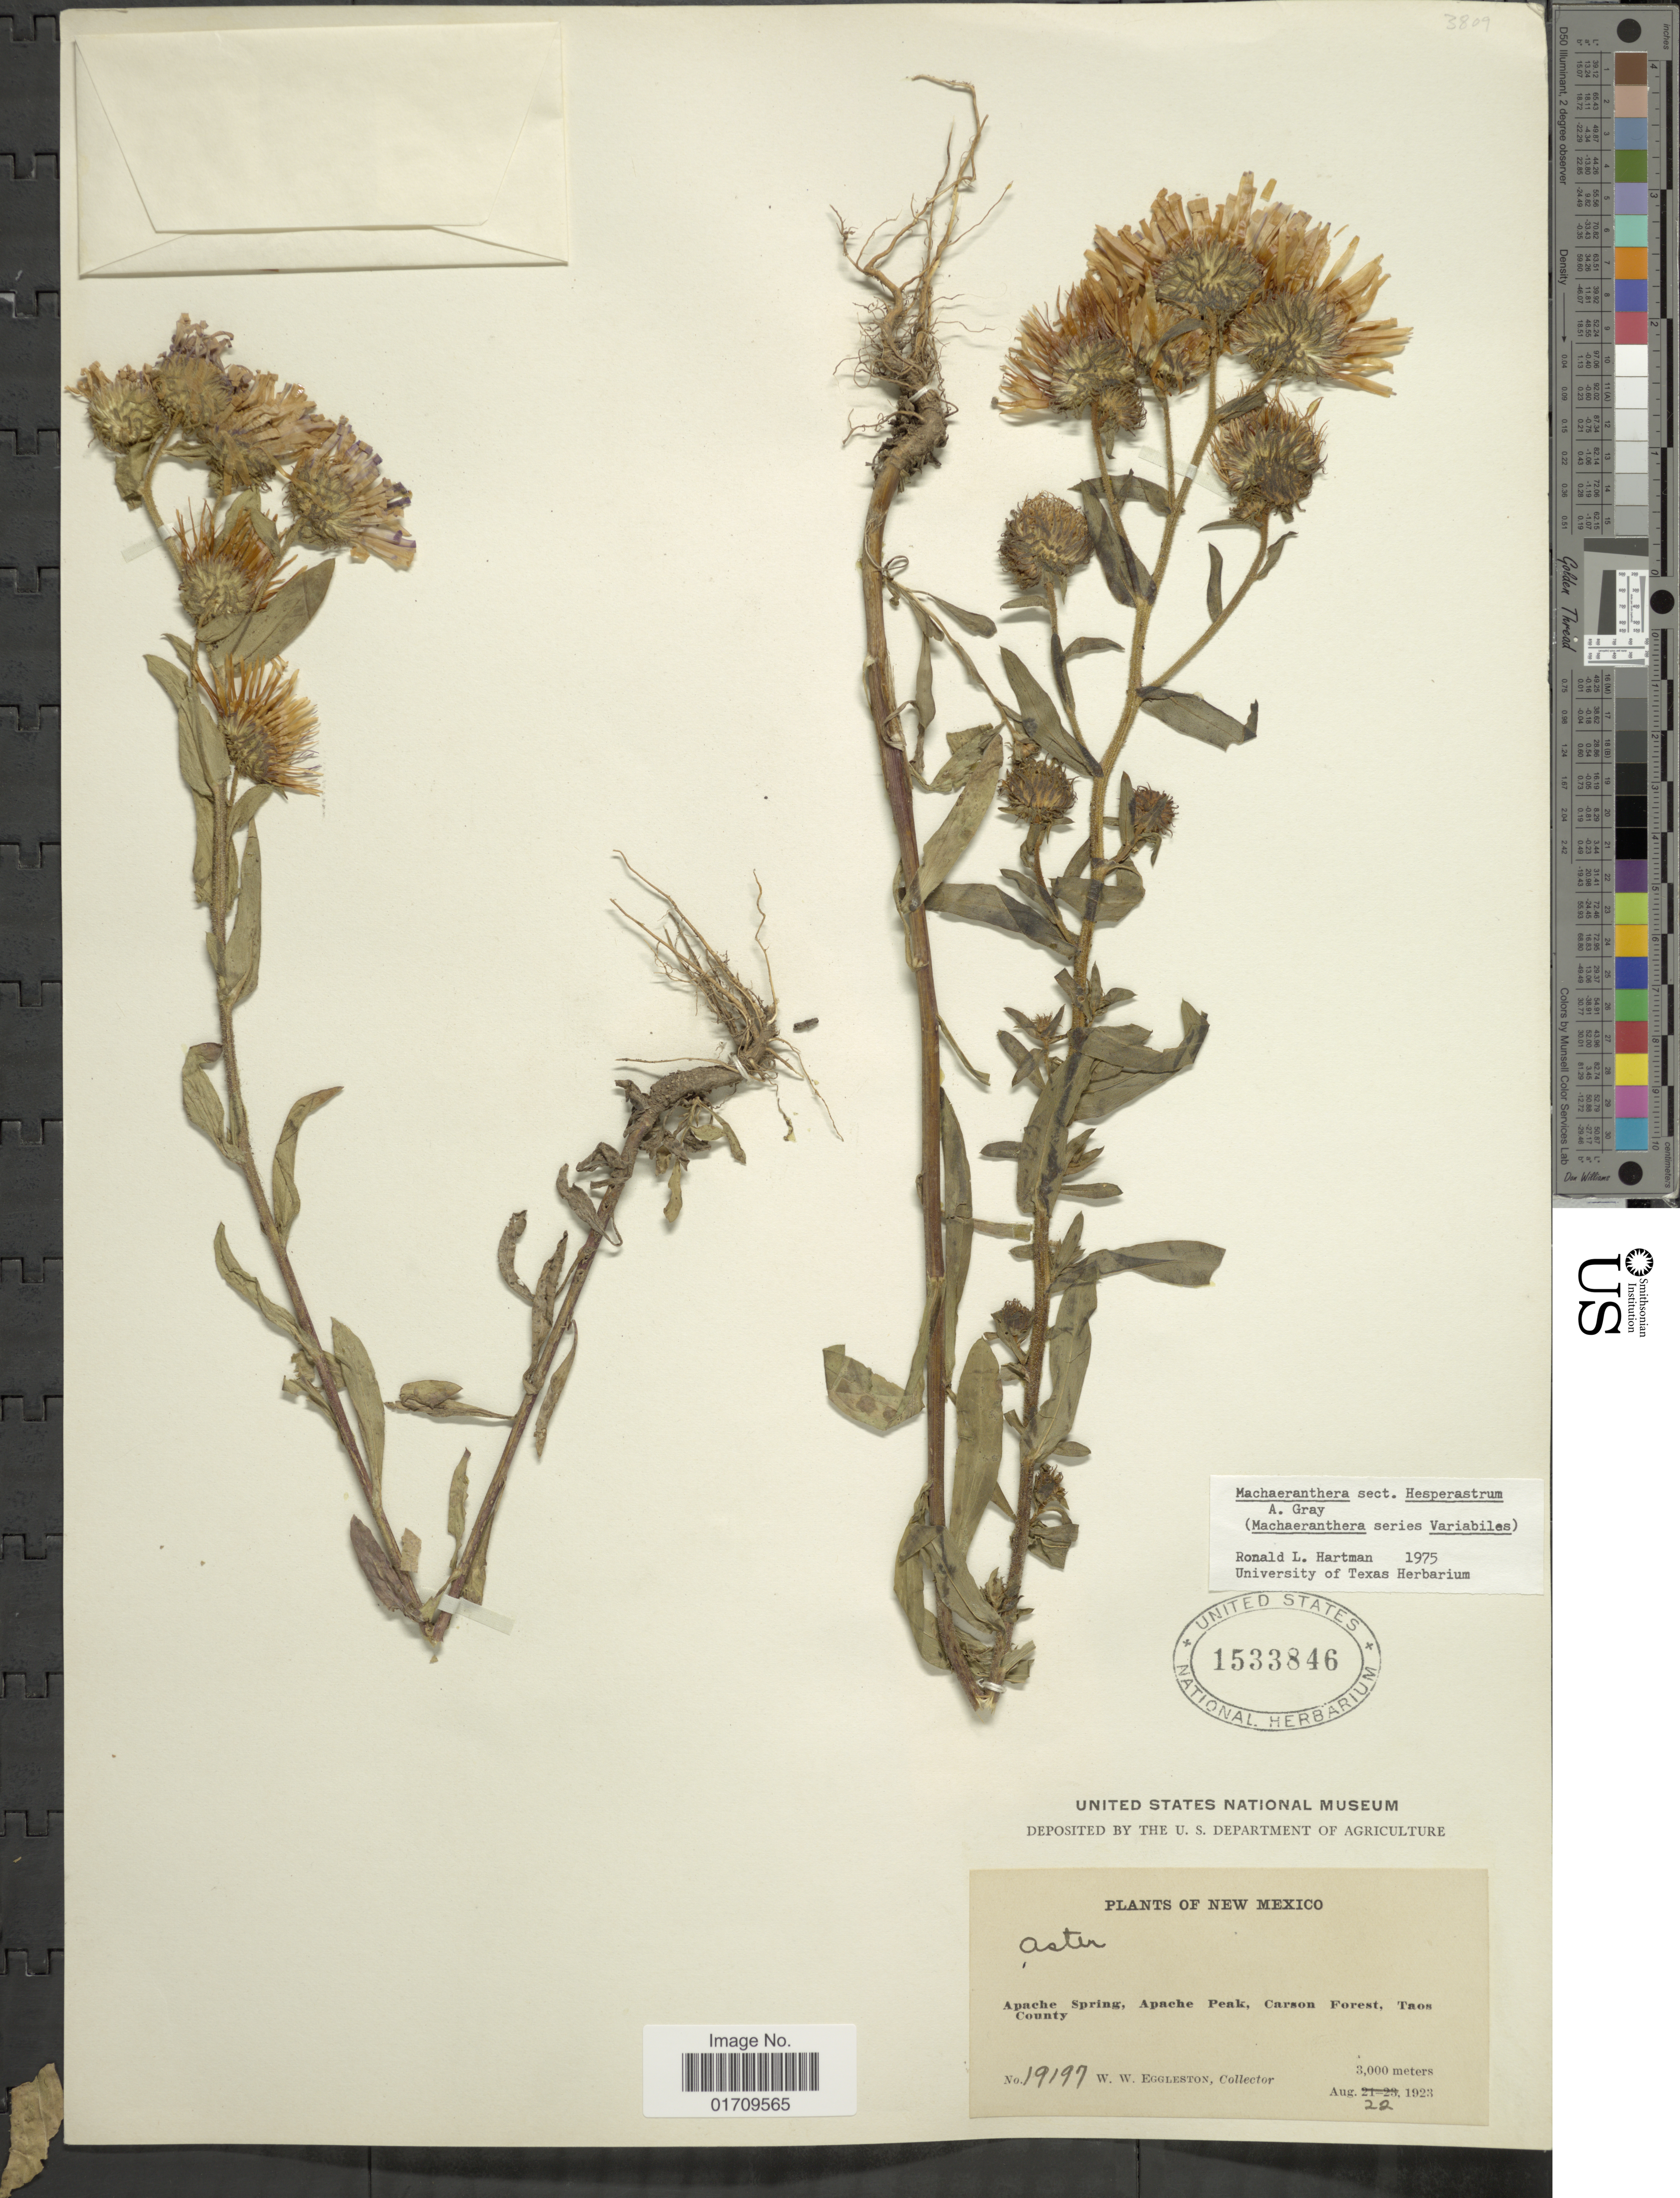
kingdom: Plantae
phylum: Tracheophyta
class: Magnoliopsida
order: Asterales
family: Asteraceae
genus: Machaeranthera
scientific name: Machaeranthera sp.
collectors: W. W. Eggleston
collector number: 19197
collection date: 1923-08-22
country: United States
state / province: New Mexico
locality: Apache Spring, Apache Peak, Carson Forest, Taos County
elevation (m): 3000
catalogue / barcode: US 1533846